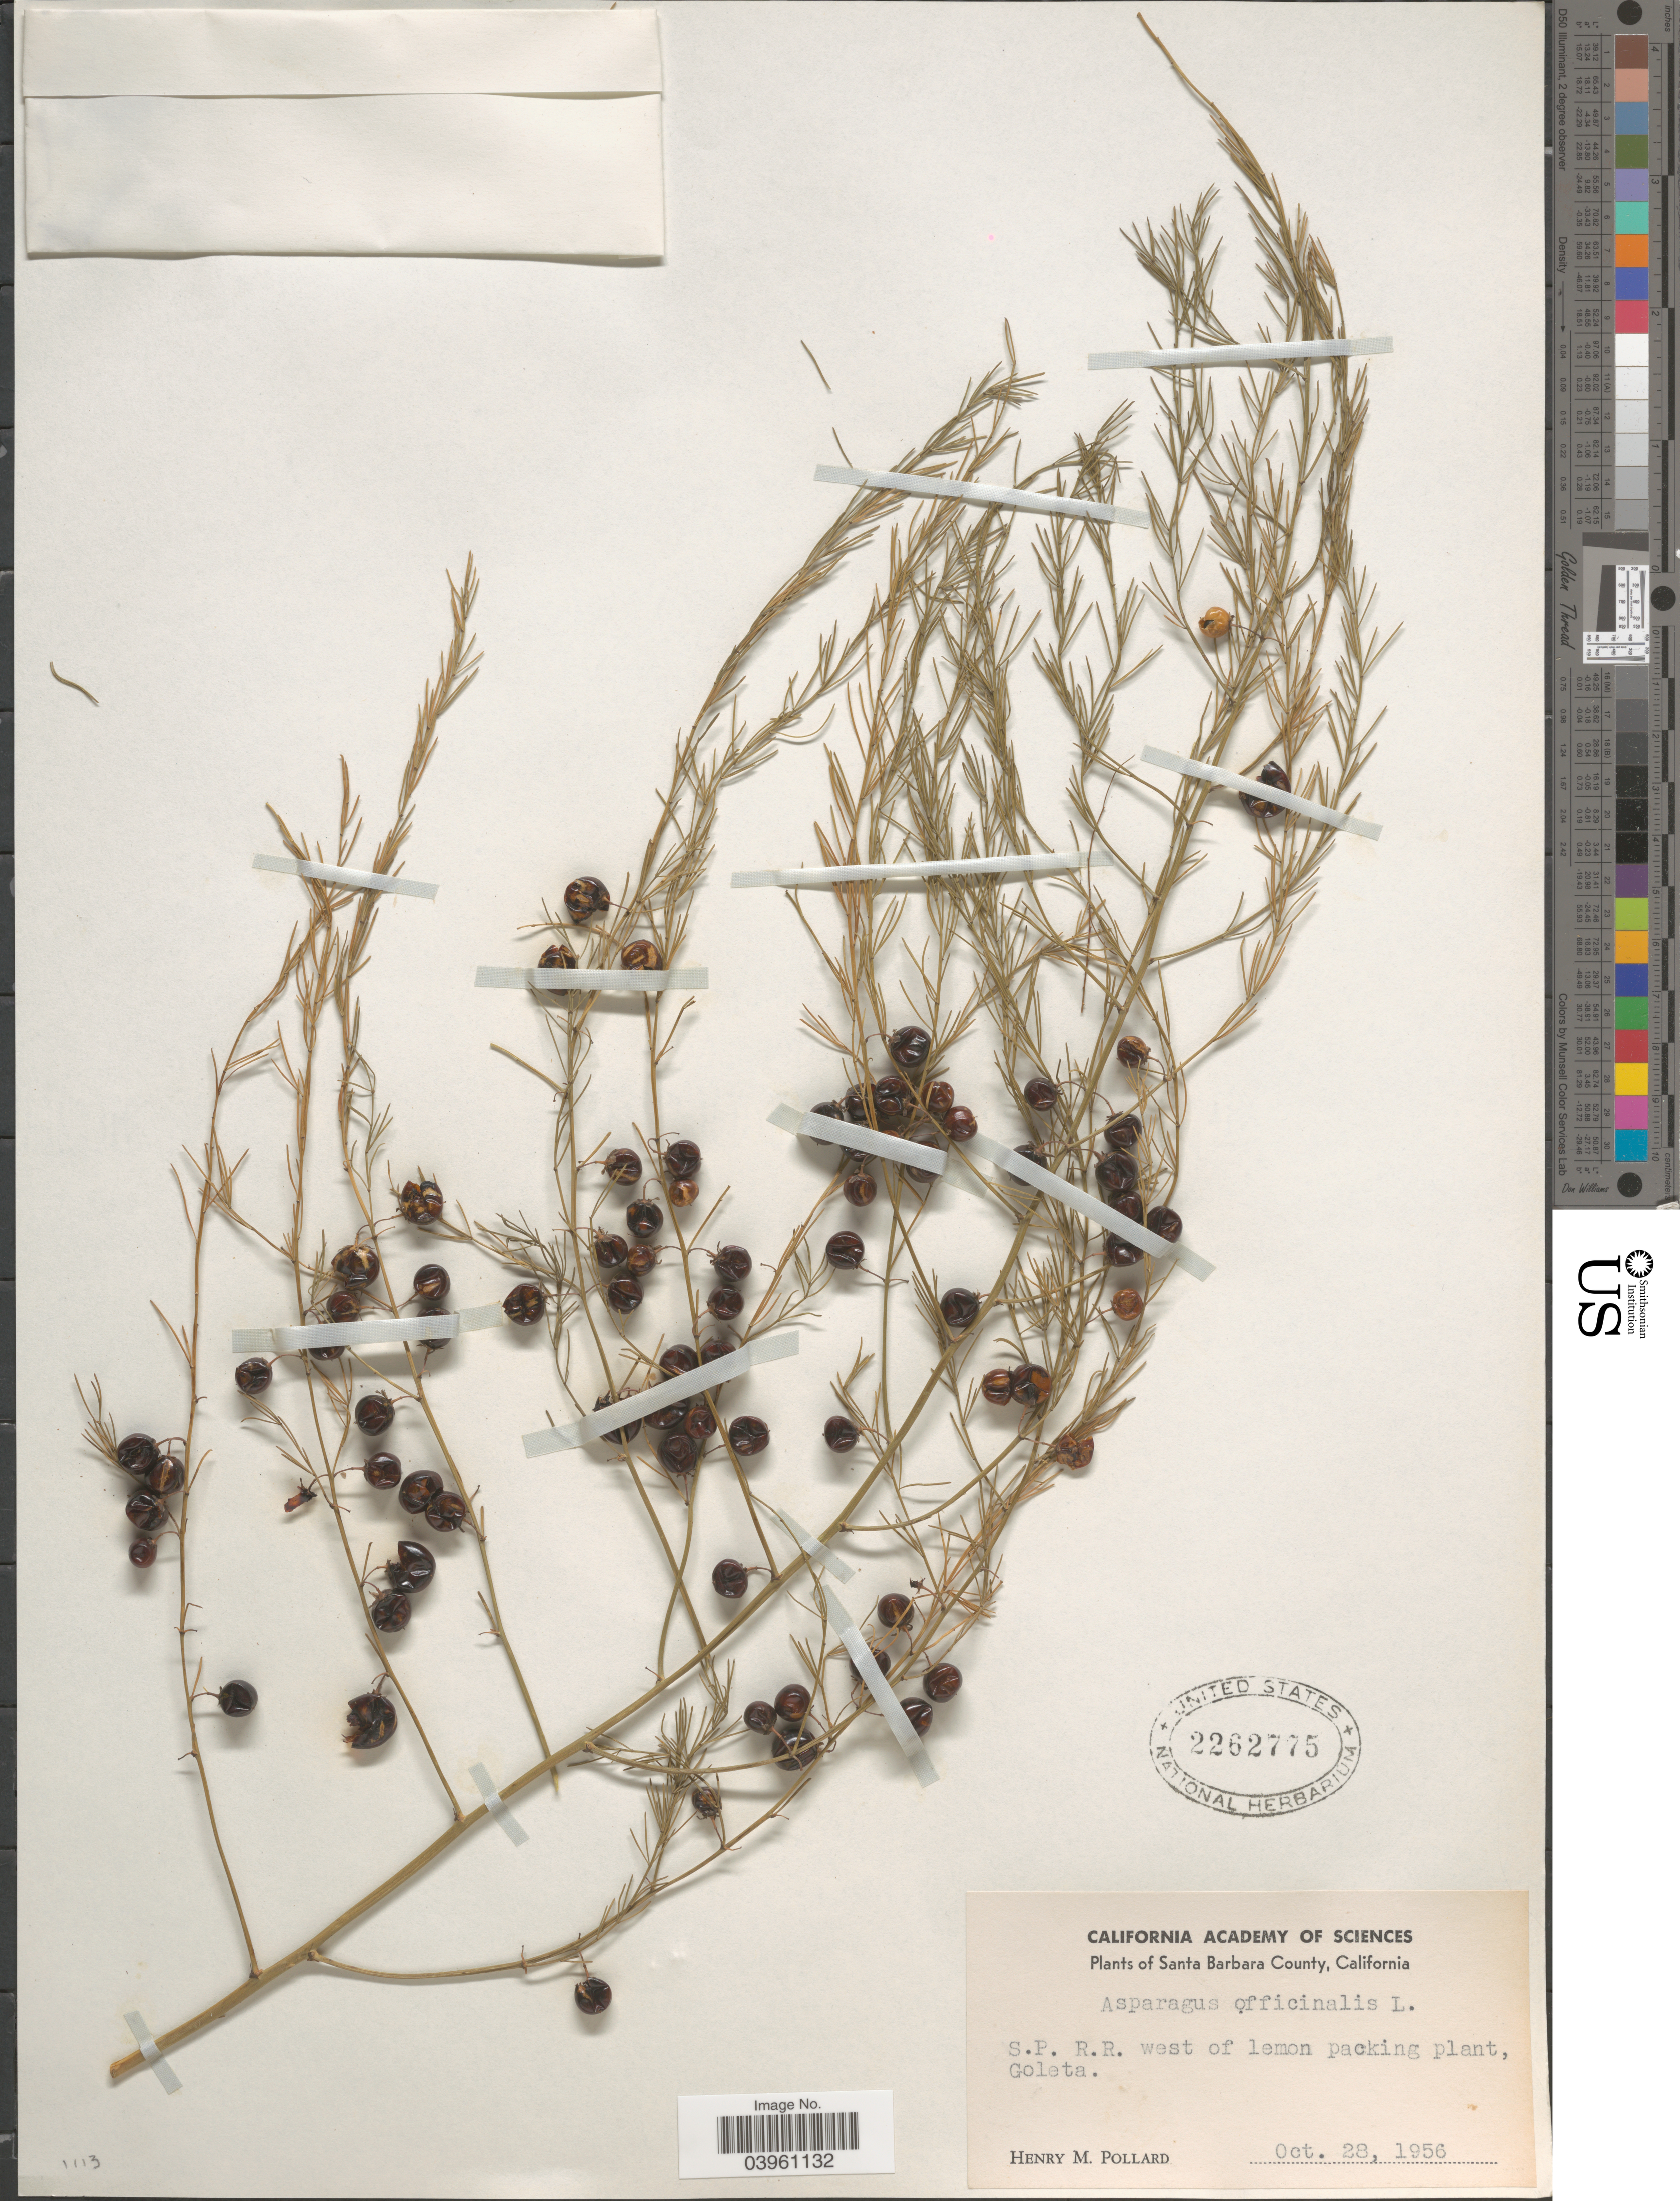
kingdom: Plantae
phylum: Tracheophyta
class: Liliopsida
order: Asparagales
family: Asparagaceae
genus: Asparagus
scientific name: Asparagus officinalis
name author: L.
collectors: H. M. Pollard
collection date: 1956-10-28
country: United States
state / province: California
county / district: Santa Barbara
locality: Santa Barbara County. S. P. R.R. west of lemon packing plant, Goleta.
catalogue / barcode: US 2262775